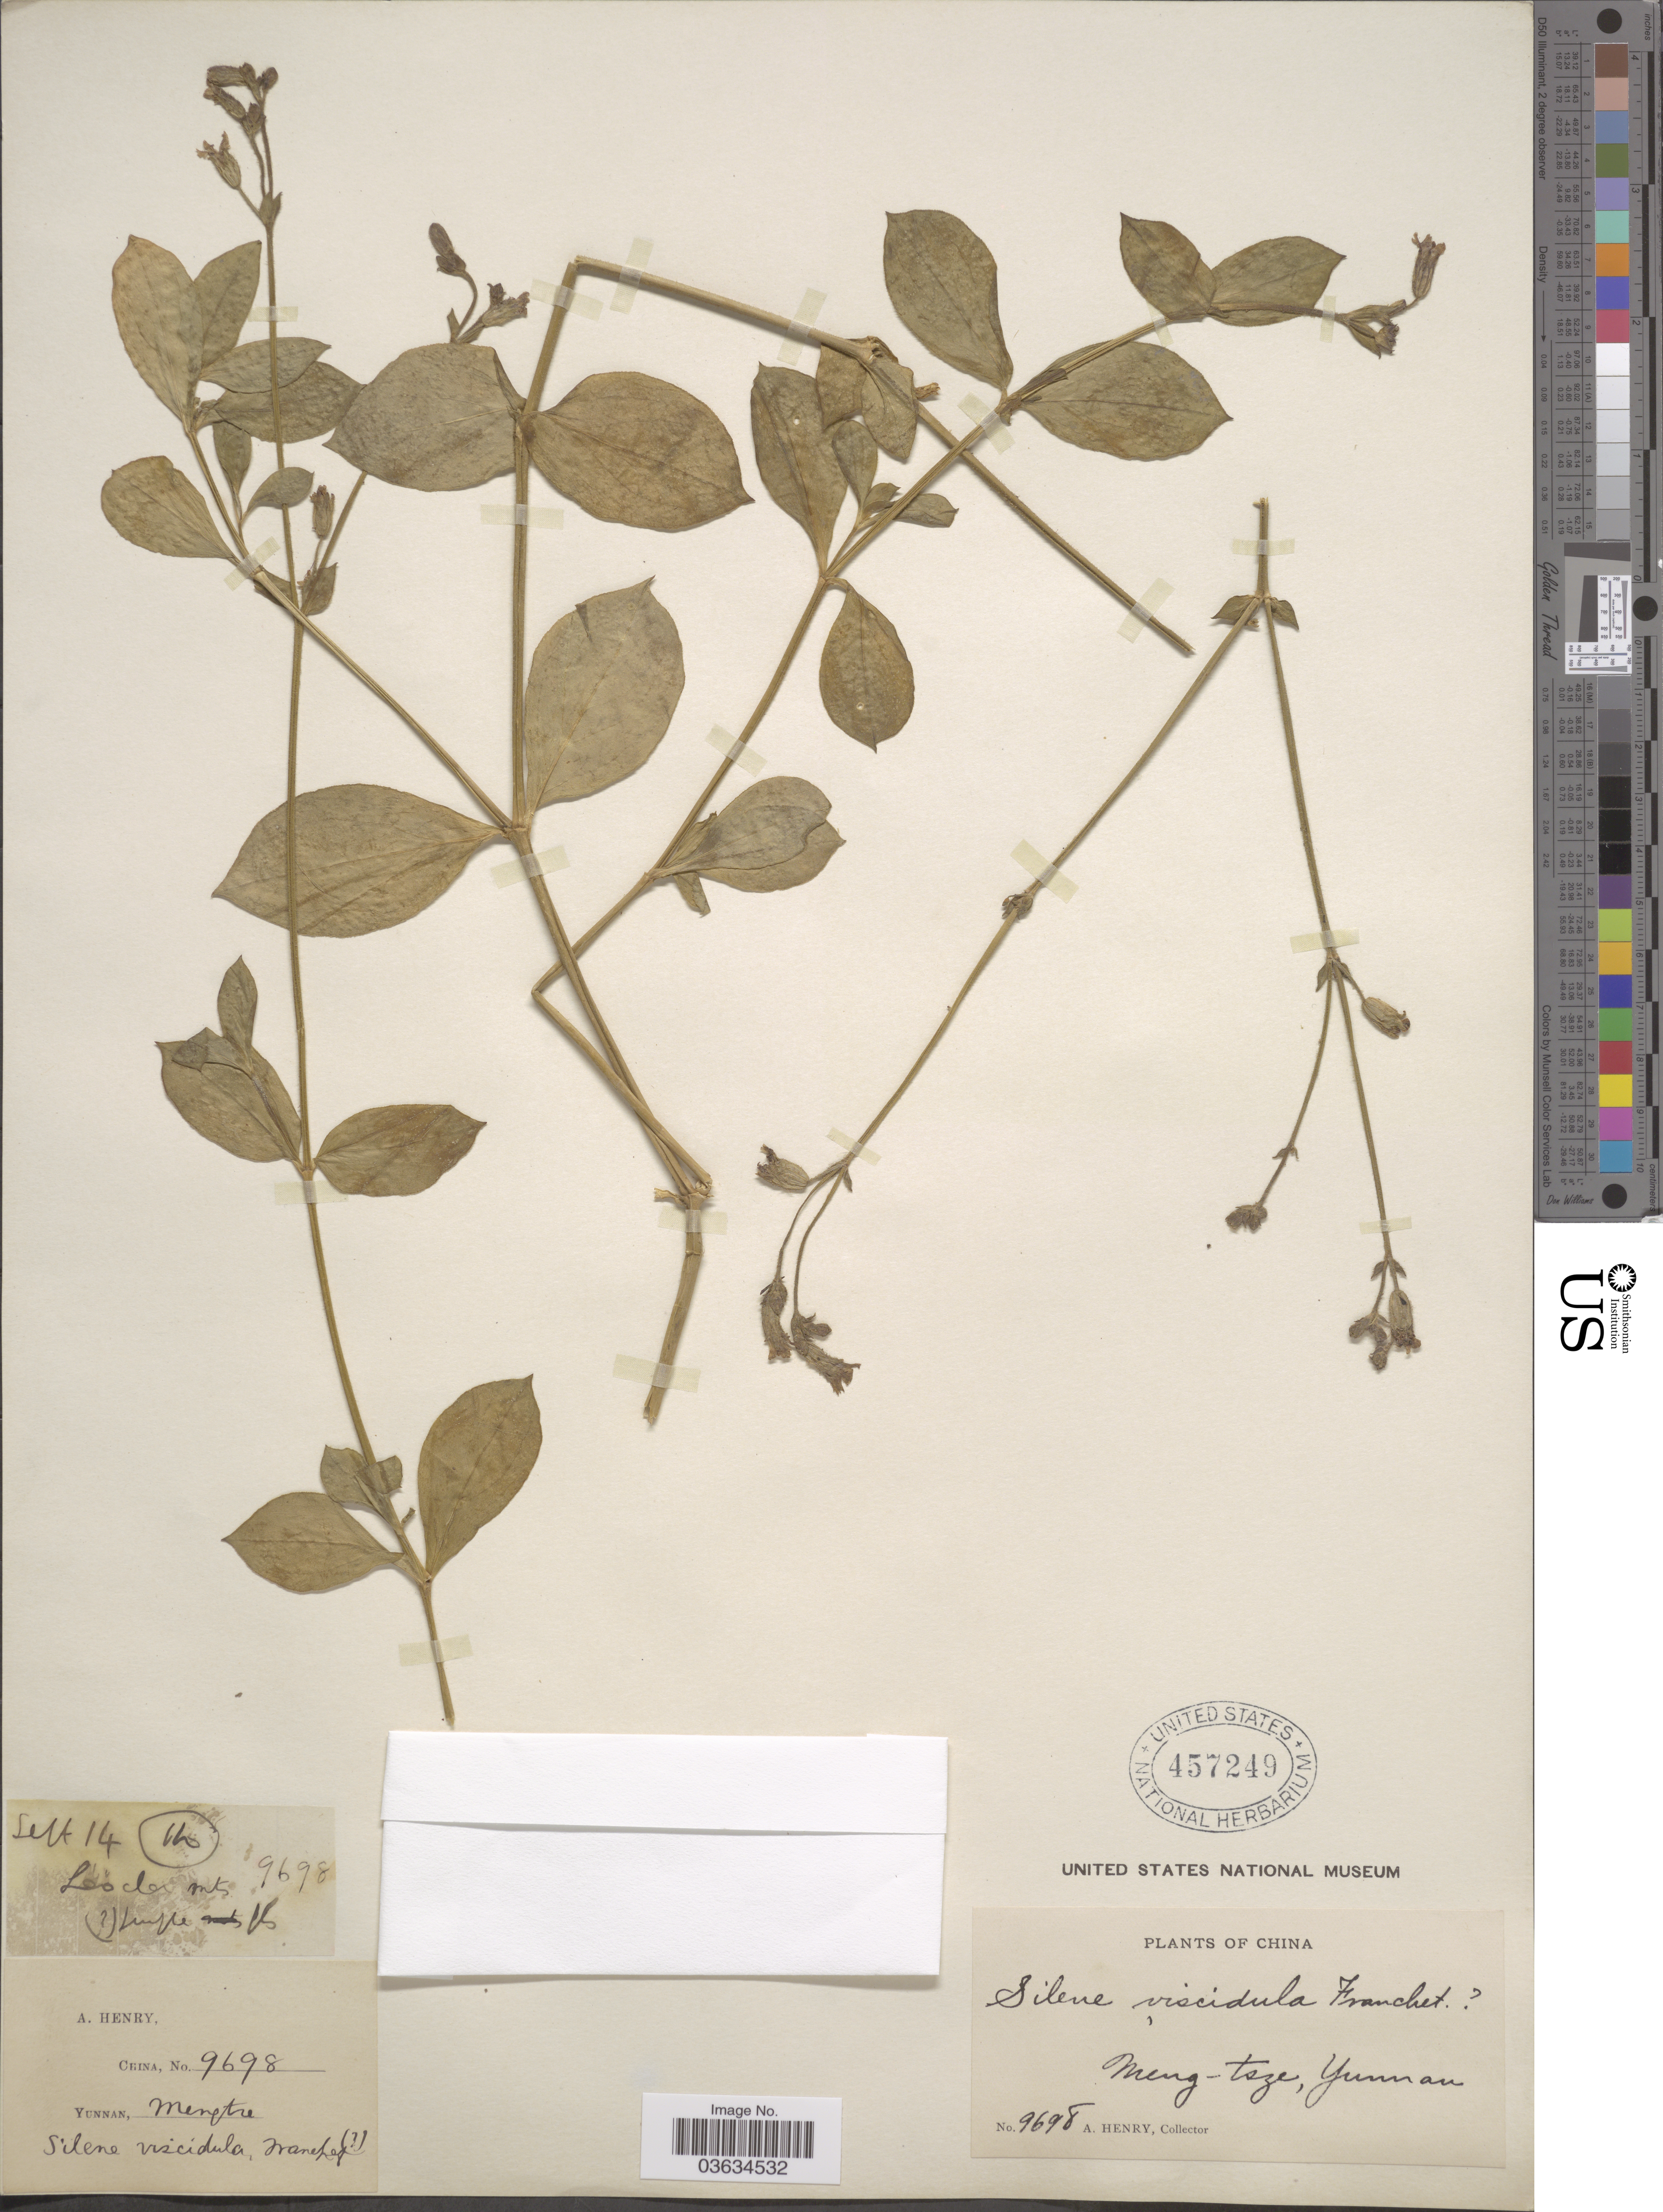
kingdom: Plantae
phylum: Tracheophyta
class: Magnoliopsida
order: Caryophyllales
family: Caryophyllaceae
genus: Silene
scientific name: Silene viscidula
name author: Franch.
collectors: A. Henry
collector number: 9698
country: China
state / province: Yunnan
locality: Meng-tsze. Lao clar mts. Ho.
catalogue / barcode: US 457249